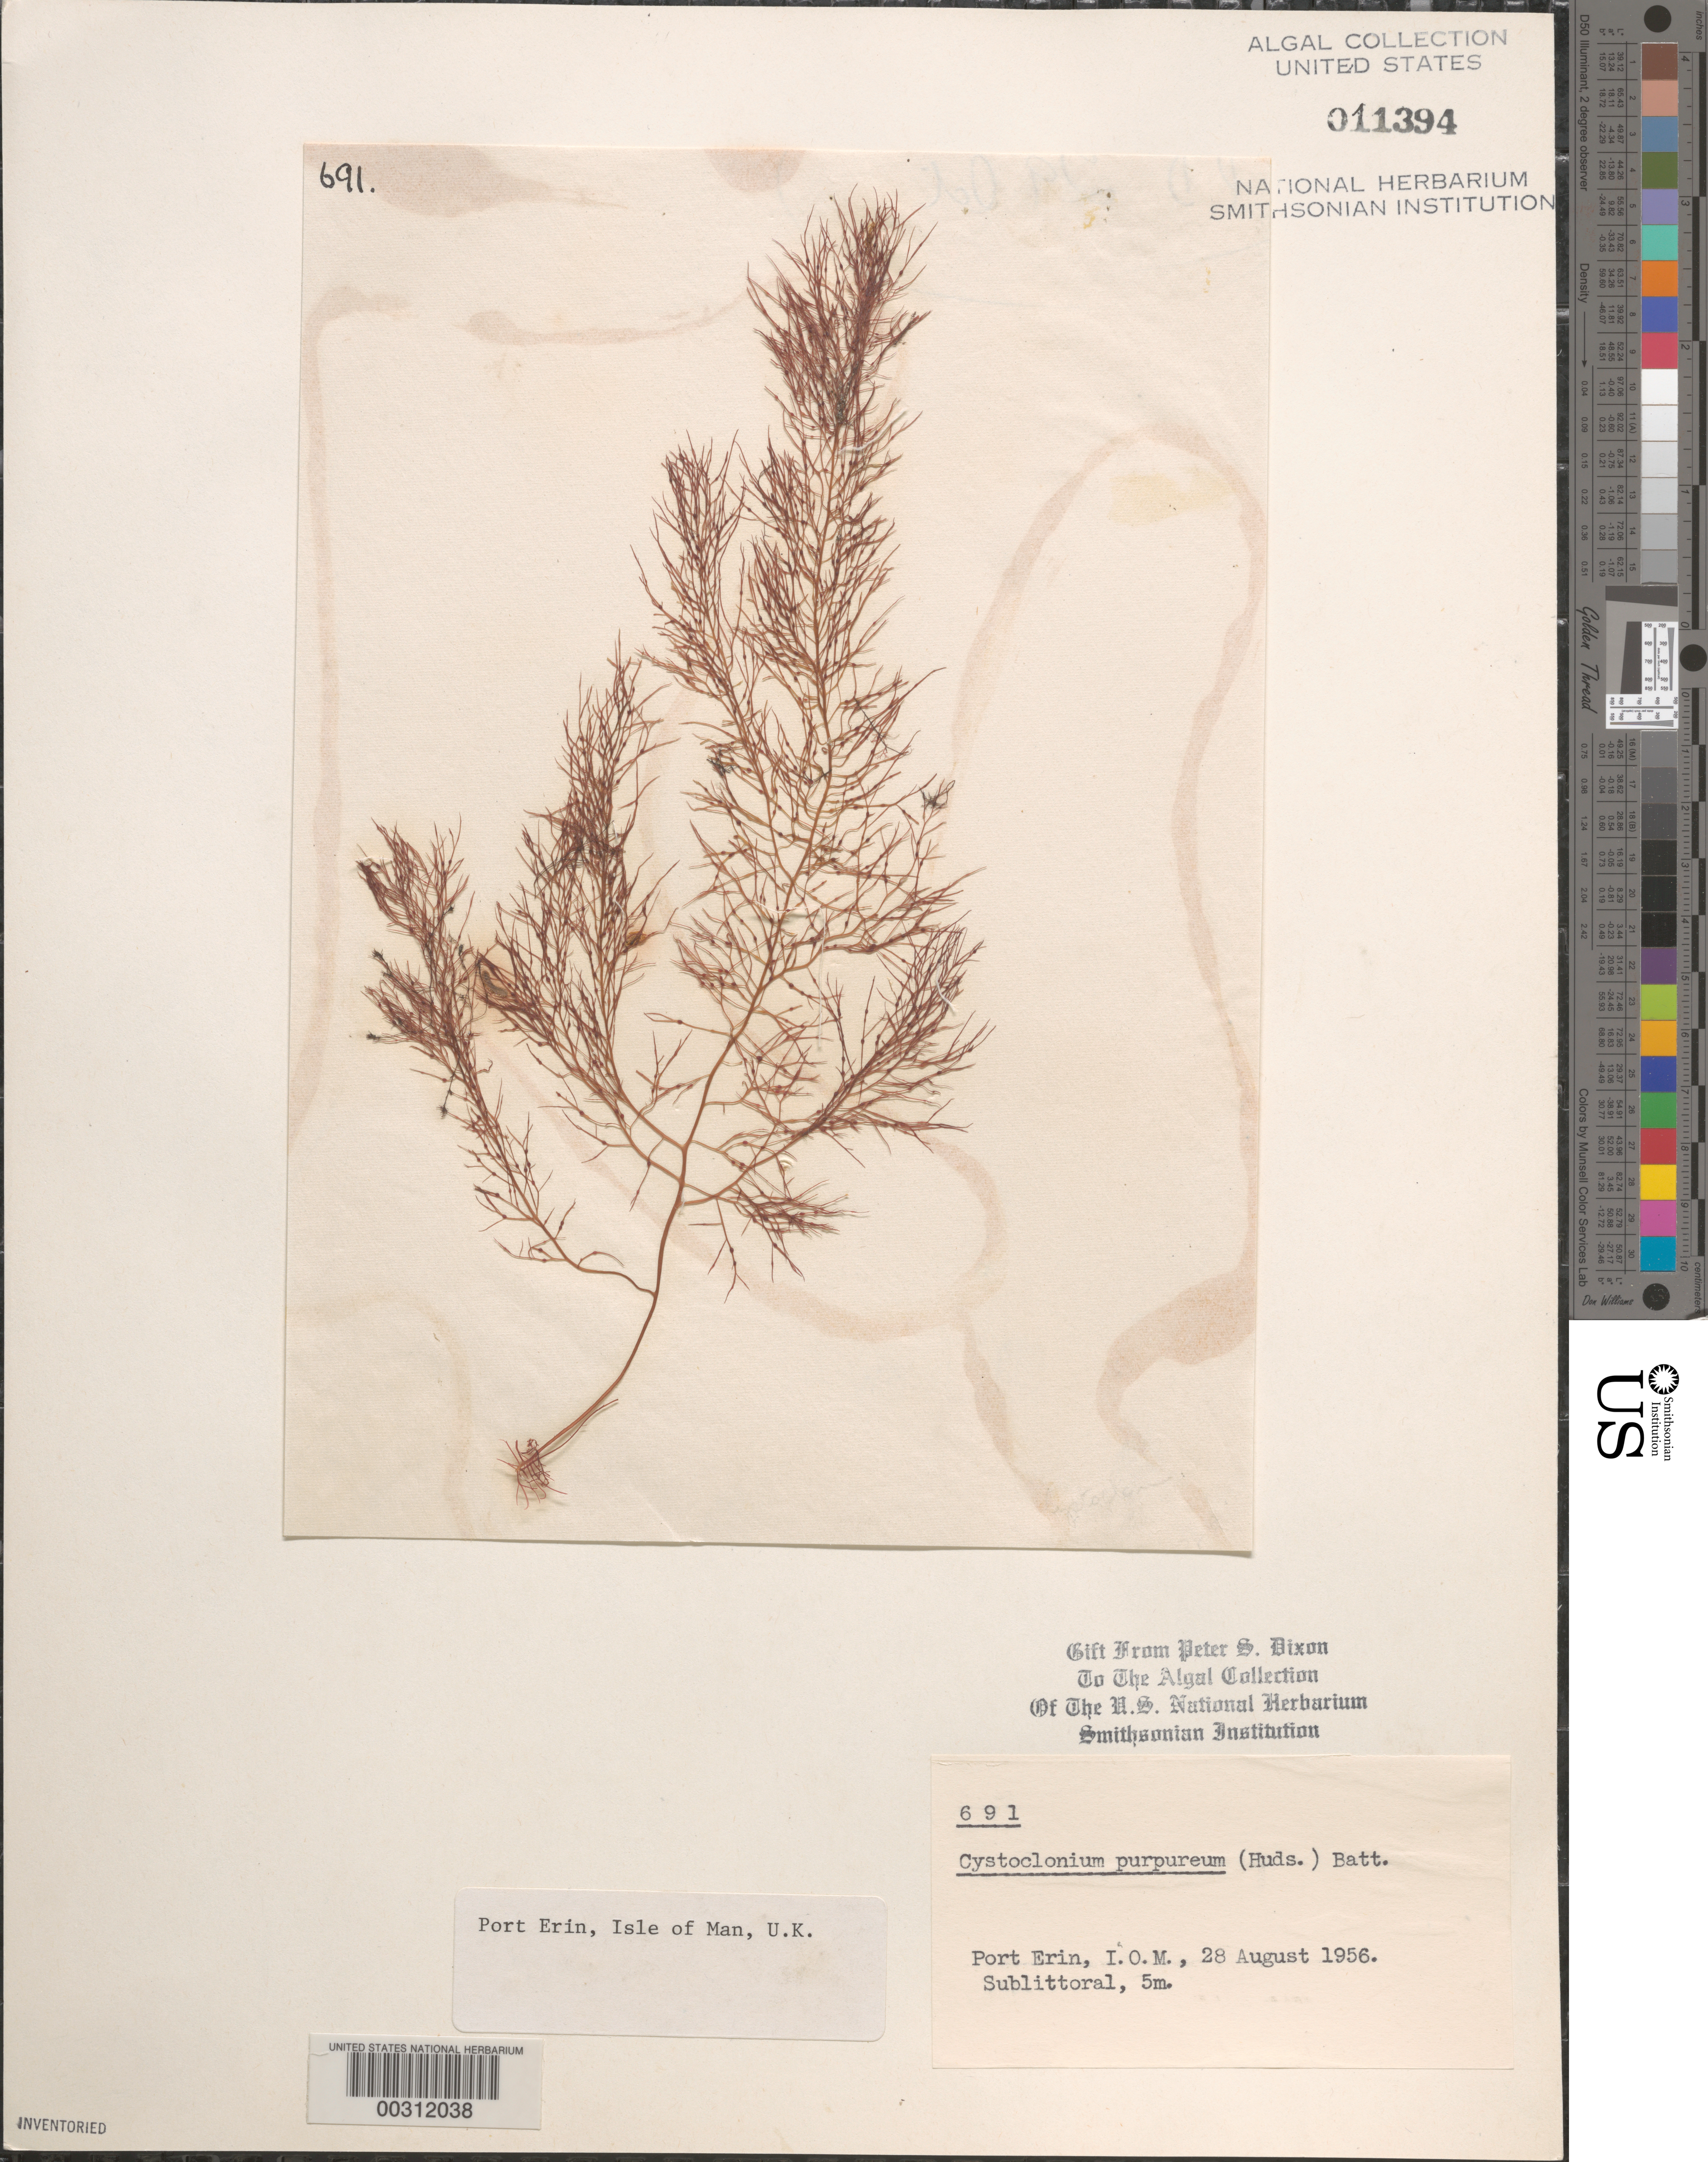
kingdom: Plantae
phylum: Rhodophyta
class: Florideophyceae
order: Gigartinales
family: Cystocloniaceae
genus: Cystoclonium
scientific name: Cystoclonium purpureum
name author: (Huds.) Batters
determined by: Dixon, P. S.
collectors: P. S. Dixon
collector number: PSD 691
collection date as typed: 28 Aug 1956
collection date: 1956-08-28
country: United Kingdom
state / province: England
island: Isle of Man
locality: Port Erin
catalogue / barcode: US 11394